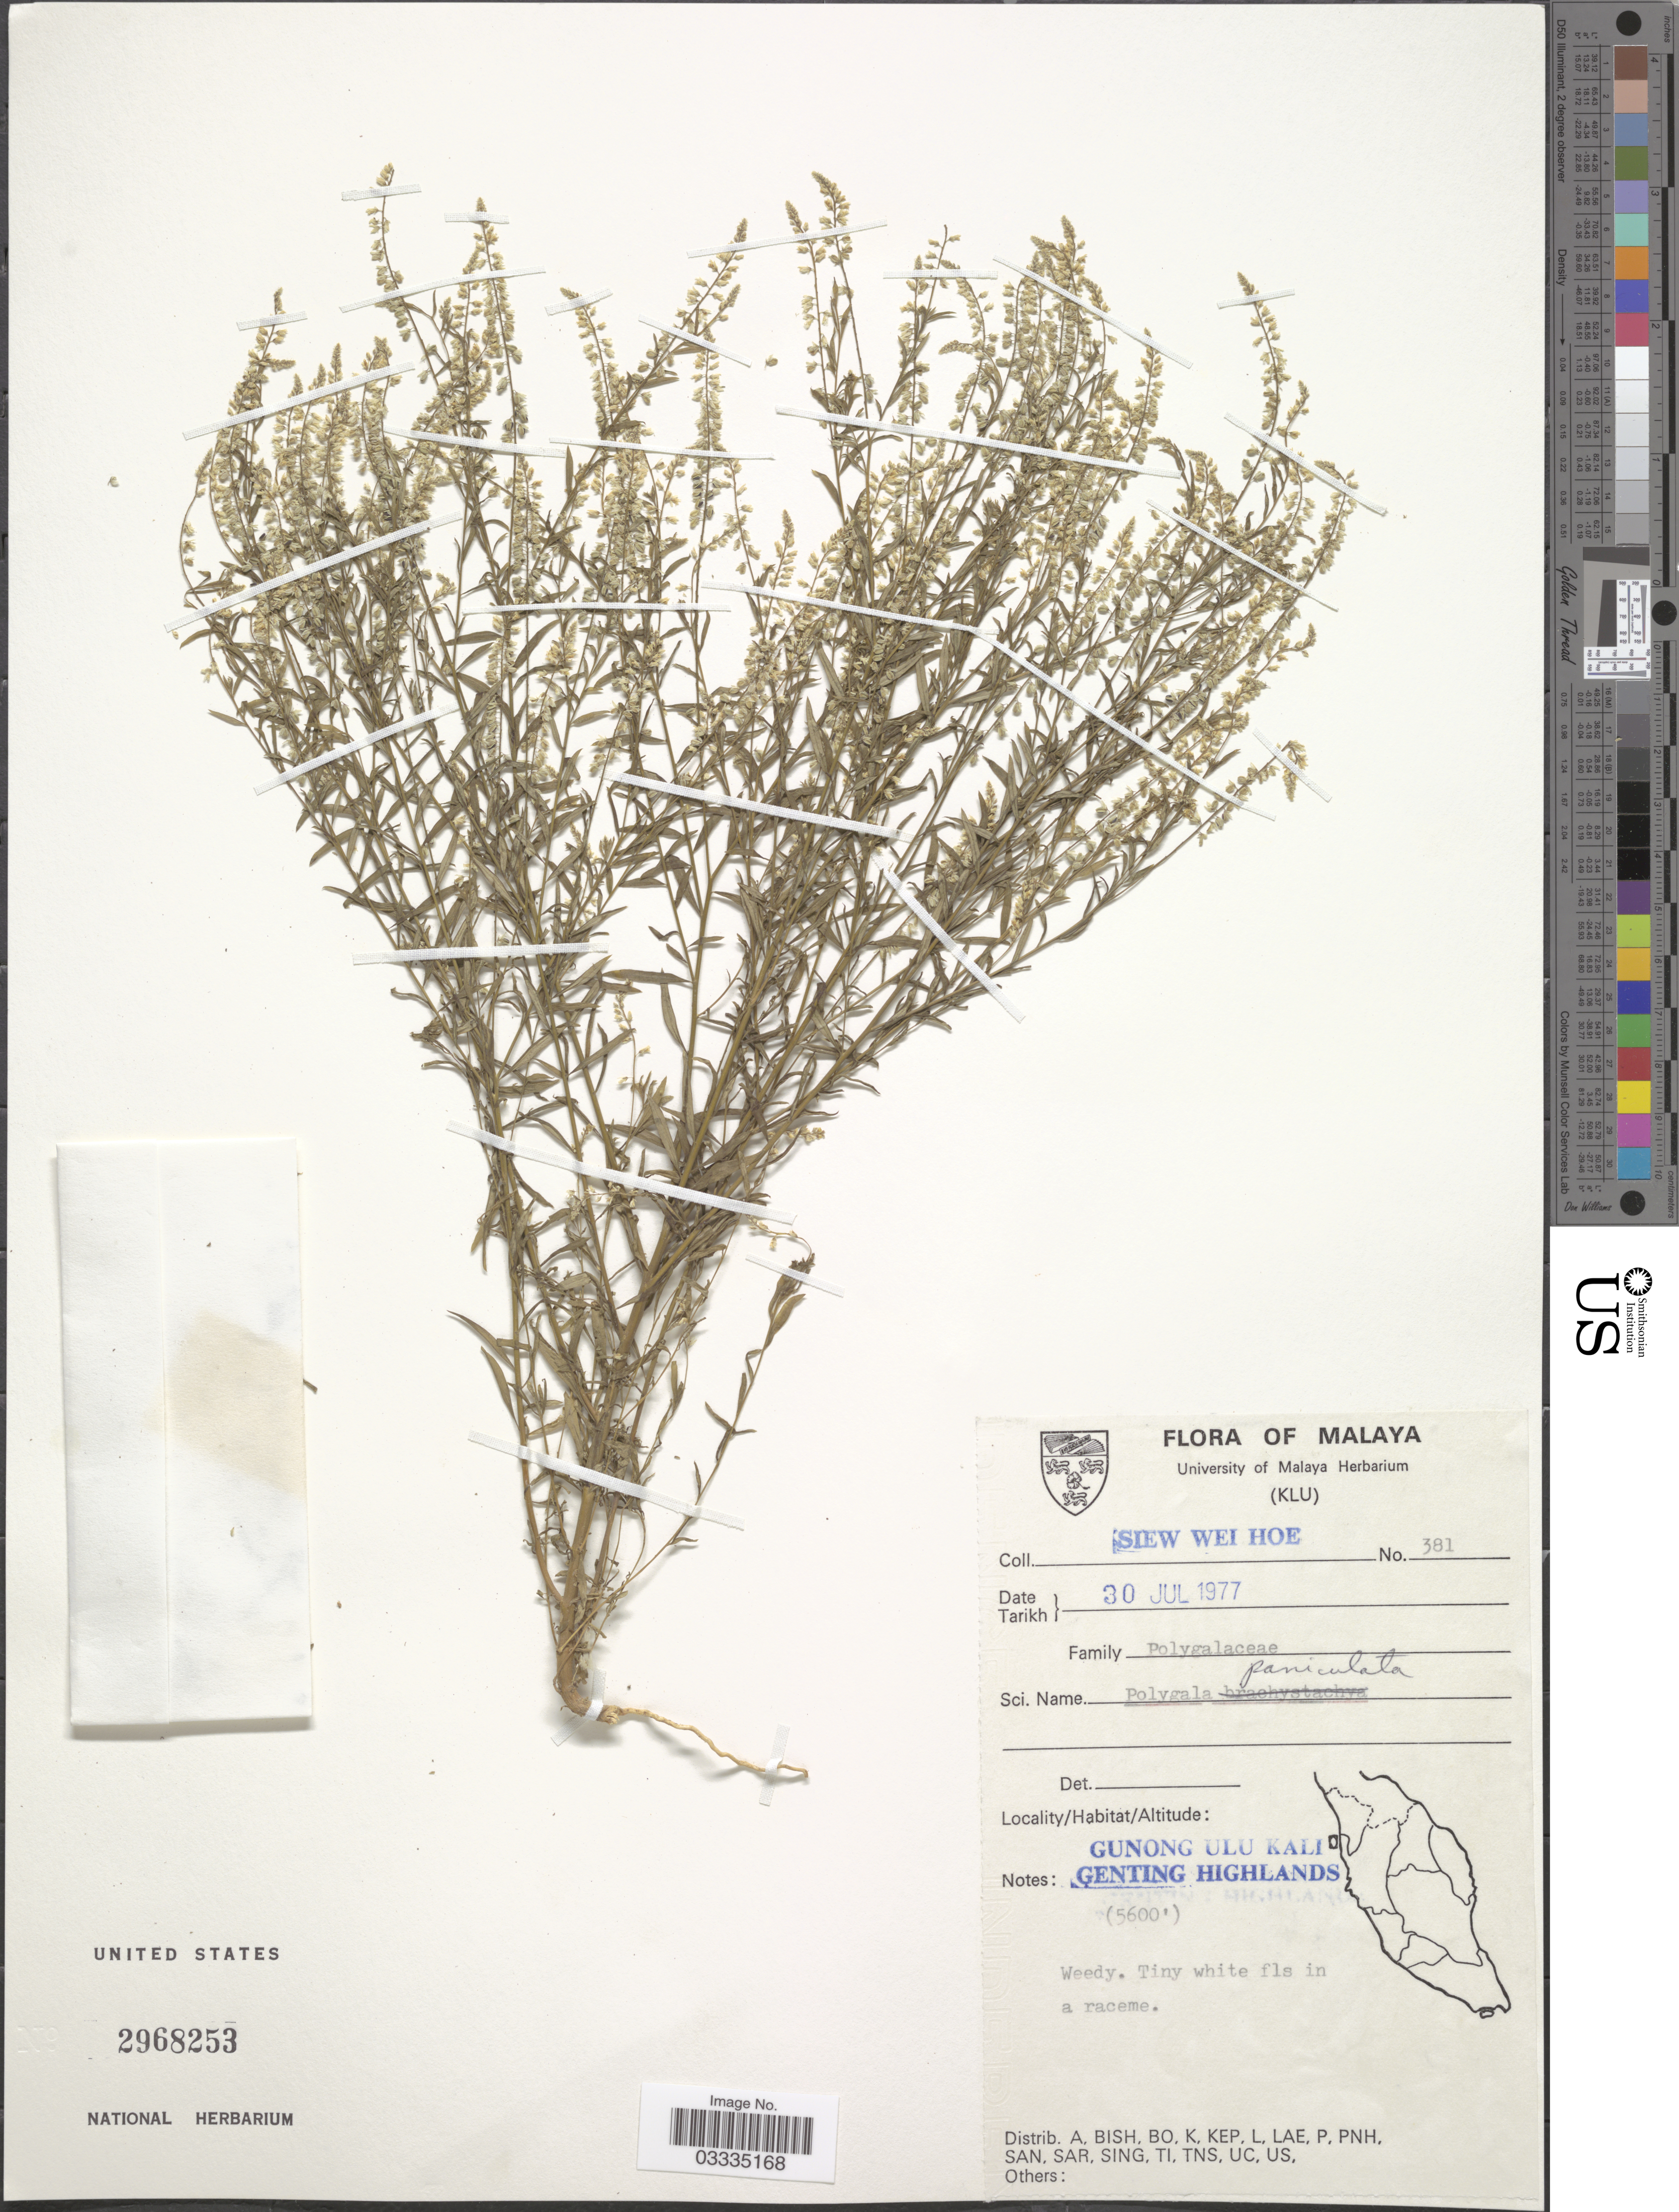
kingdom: Plantae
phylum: Tracheophyta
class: Magnoliopsida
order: Fabales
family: Polygalaceae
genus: Polygala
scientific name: Polygala paniculata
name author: L.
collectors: W. H. Siew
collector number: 381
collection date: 1977-07-30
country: Malaysia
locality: Malaya. Gunong Ulu Kali Genting Highlands.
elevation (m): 1707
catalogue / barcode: US 2968253